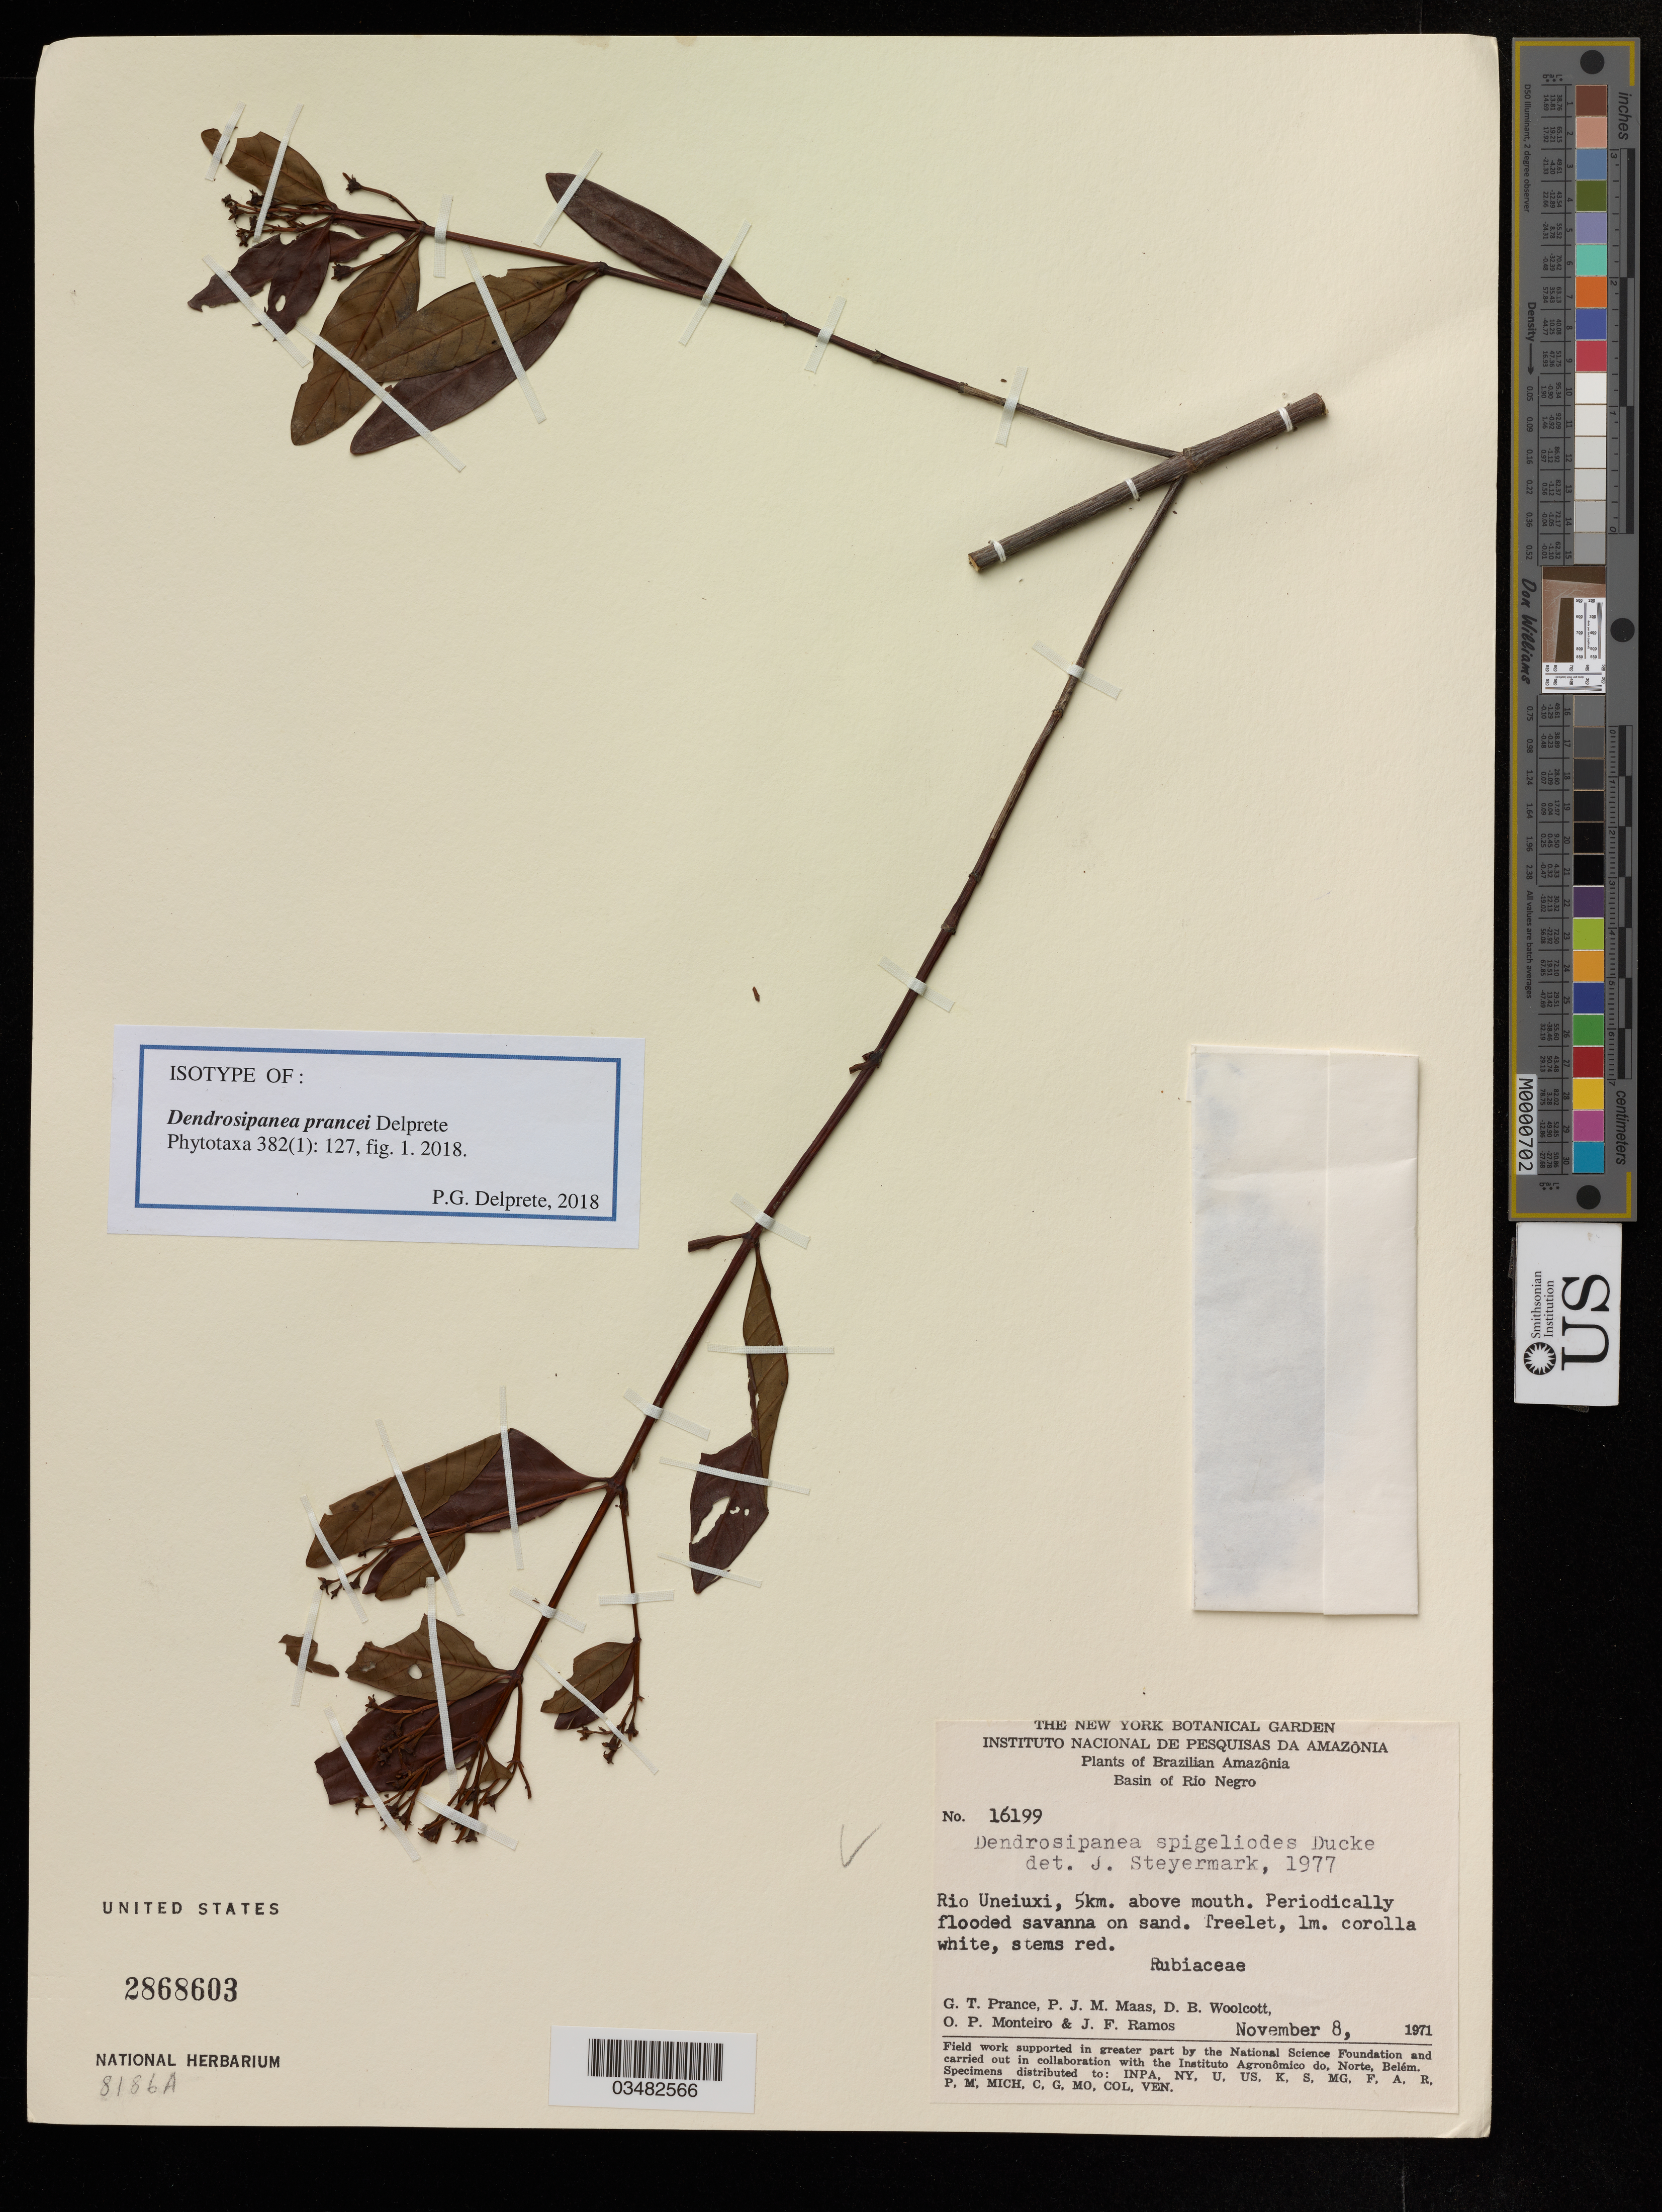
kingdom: Plantae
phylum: Tracheophyta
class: Liliopsida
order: Poales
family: Poaceae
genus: Hordeum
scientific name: Hordeum jubatum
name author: L.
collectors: K. Young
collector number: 67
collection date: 1964-06-20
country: United States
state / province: Texas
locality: The Texas Panhandle. Sandy loam, Persimmon Creek riparian 9 miles east northeast of Canadian, Hemphill County.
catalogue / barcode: US 2473260